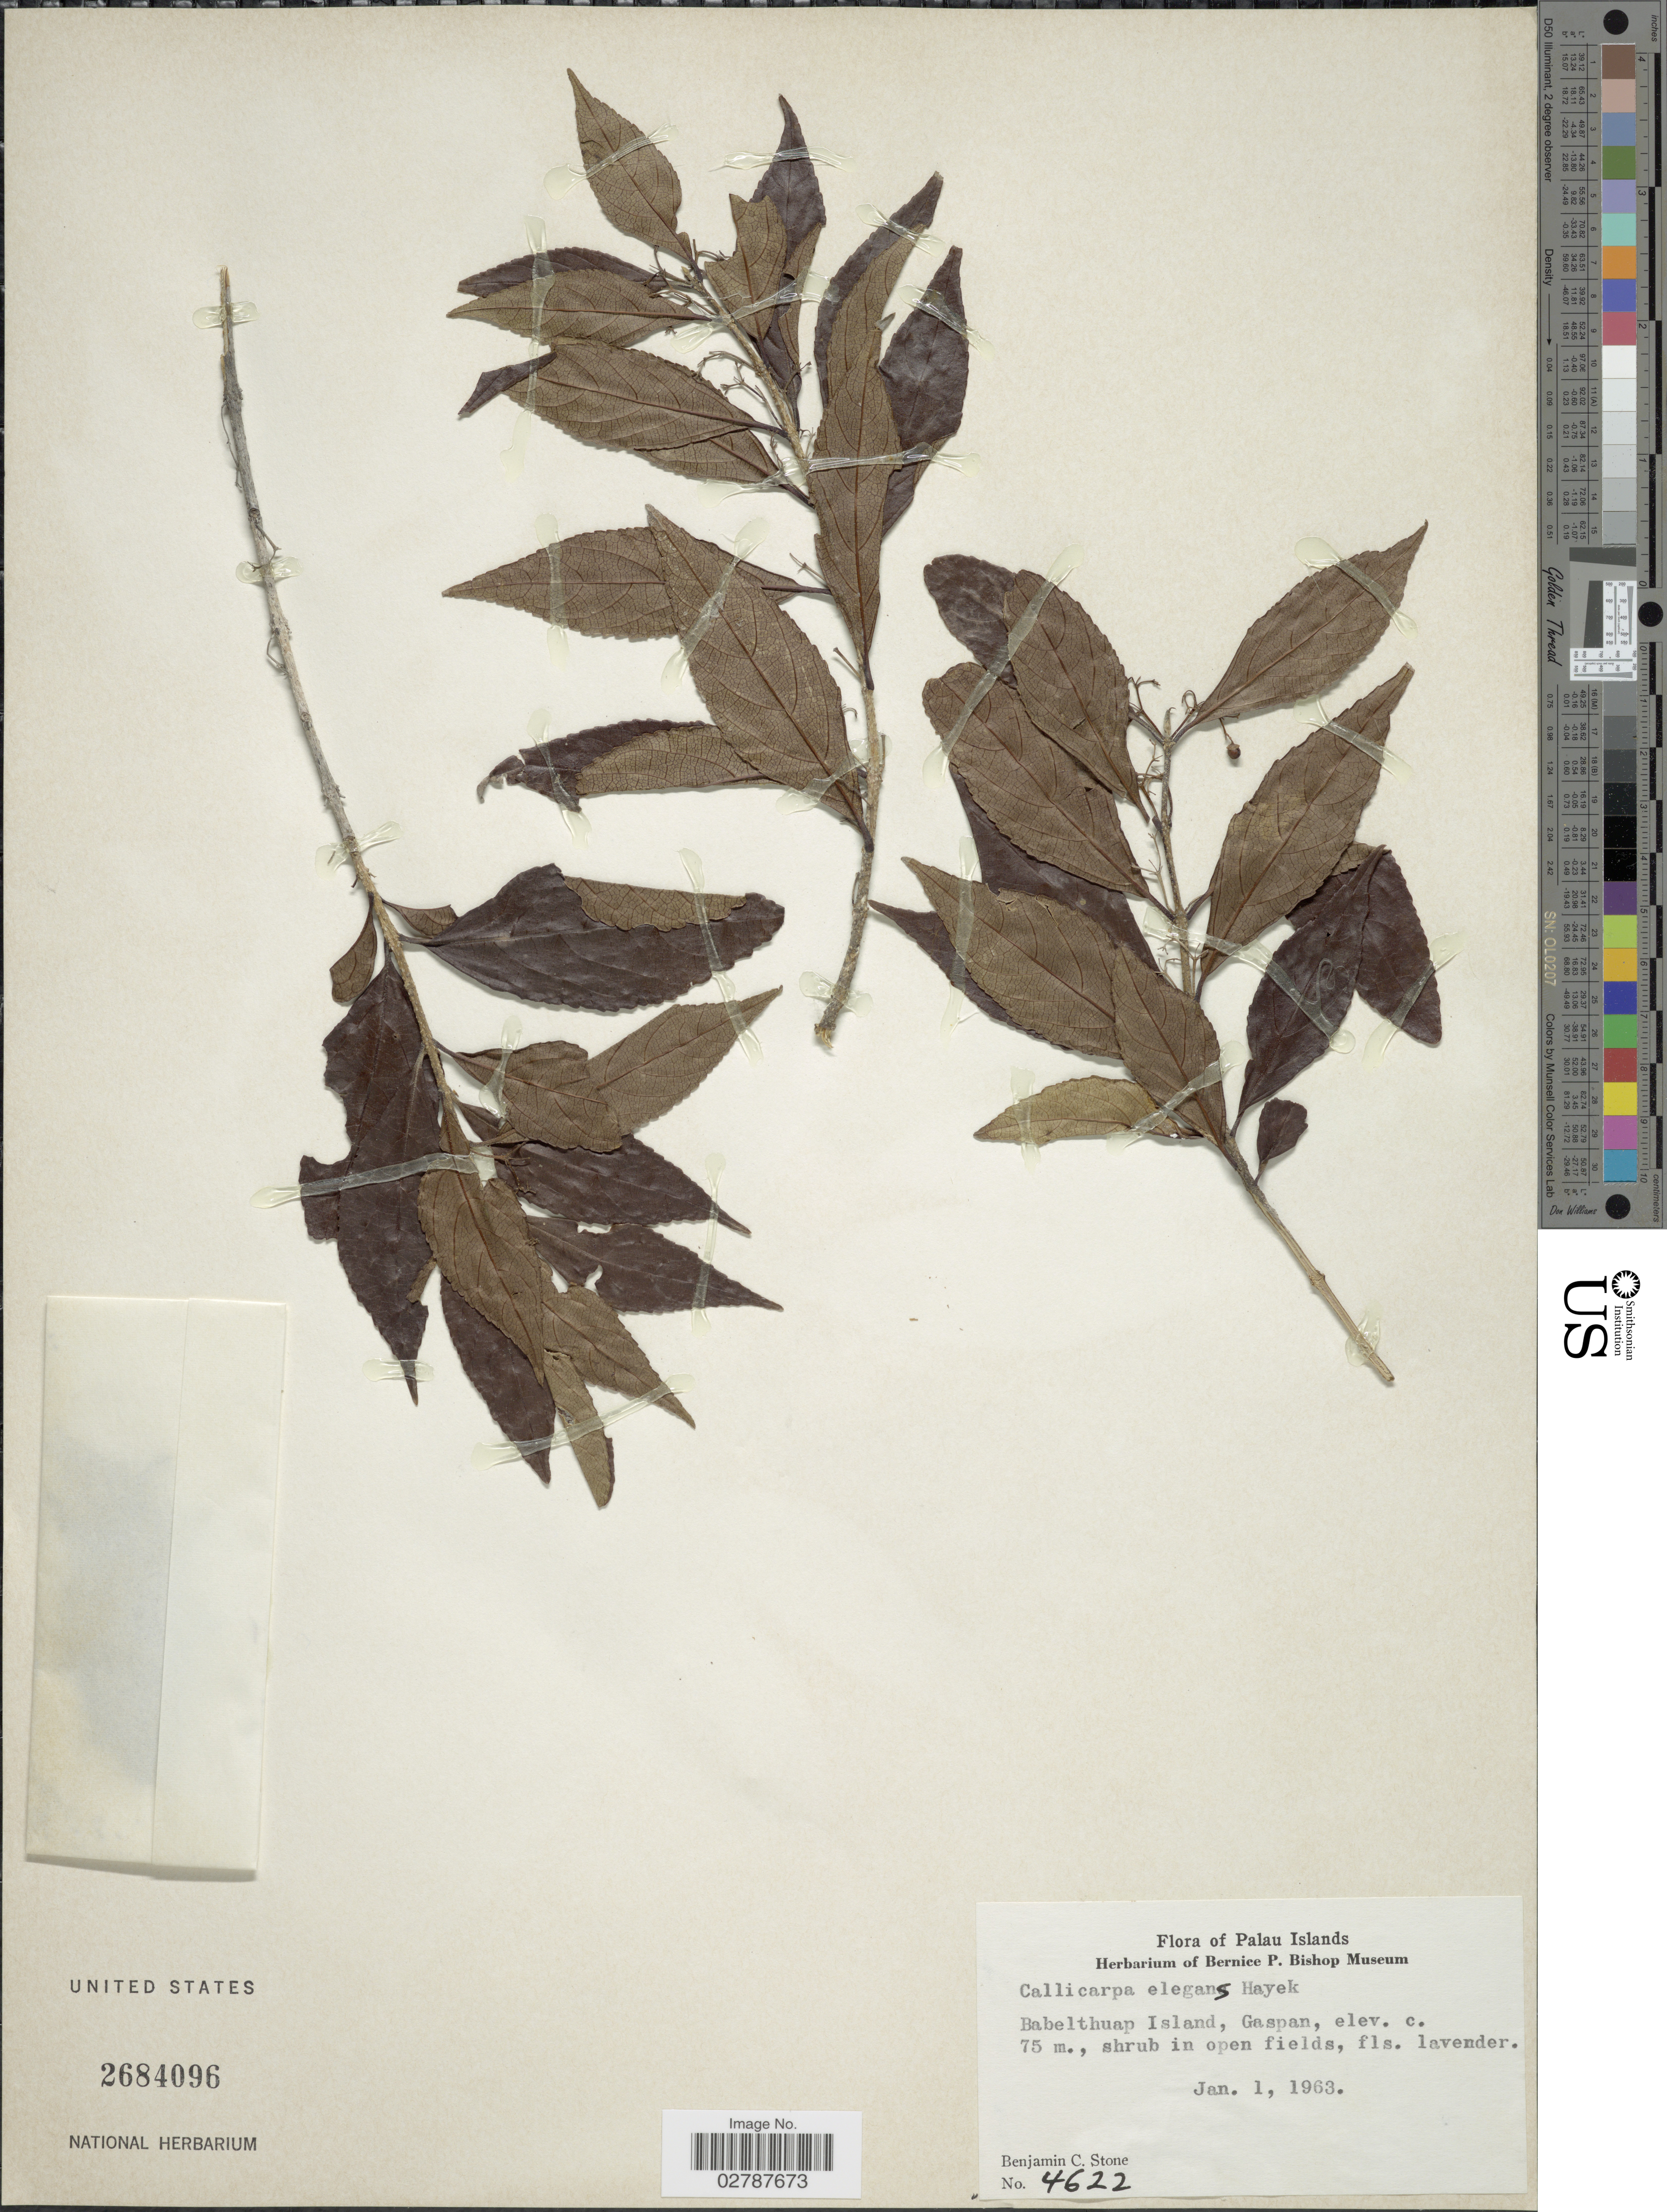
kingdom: Plantae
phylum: Tracheophyta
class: Magnoliopsida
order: Lamiales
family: Lamiaceae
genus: Callicarpa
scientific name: Callicarpa elegans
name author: Hayek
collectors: B. C. Stone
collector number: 4622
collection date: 1963-01-01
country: Palau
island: Babeldaob [Babelthuap]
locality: Palau Islands. Babelthuap Island, Gaspan.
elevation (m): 75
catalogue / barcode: US 2684096